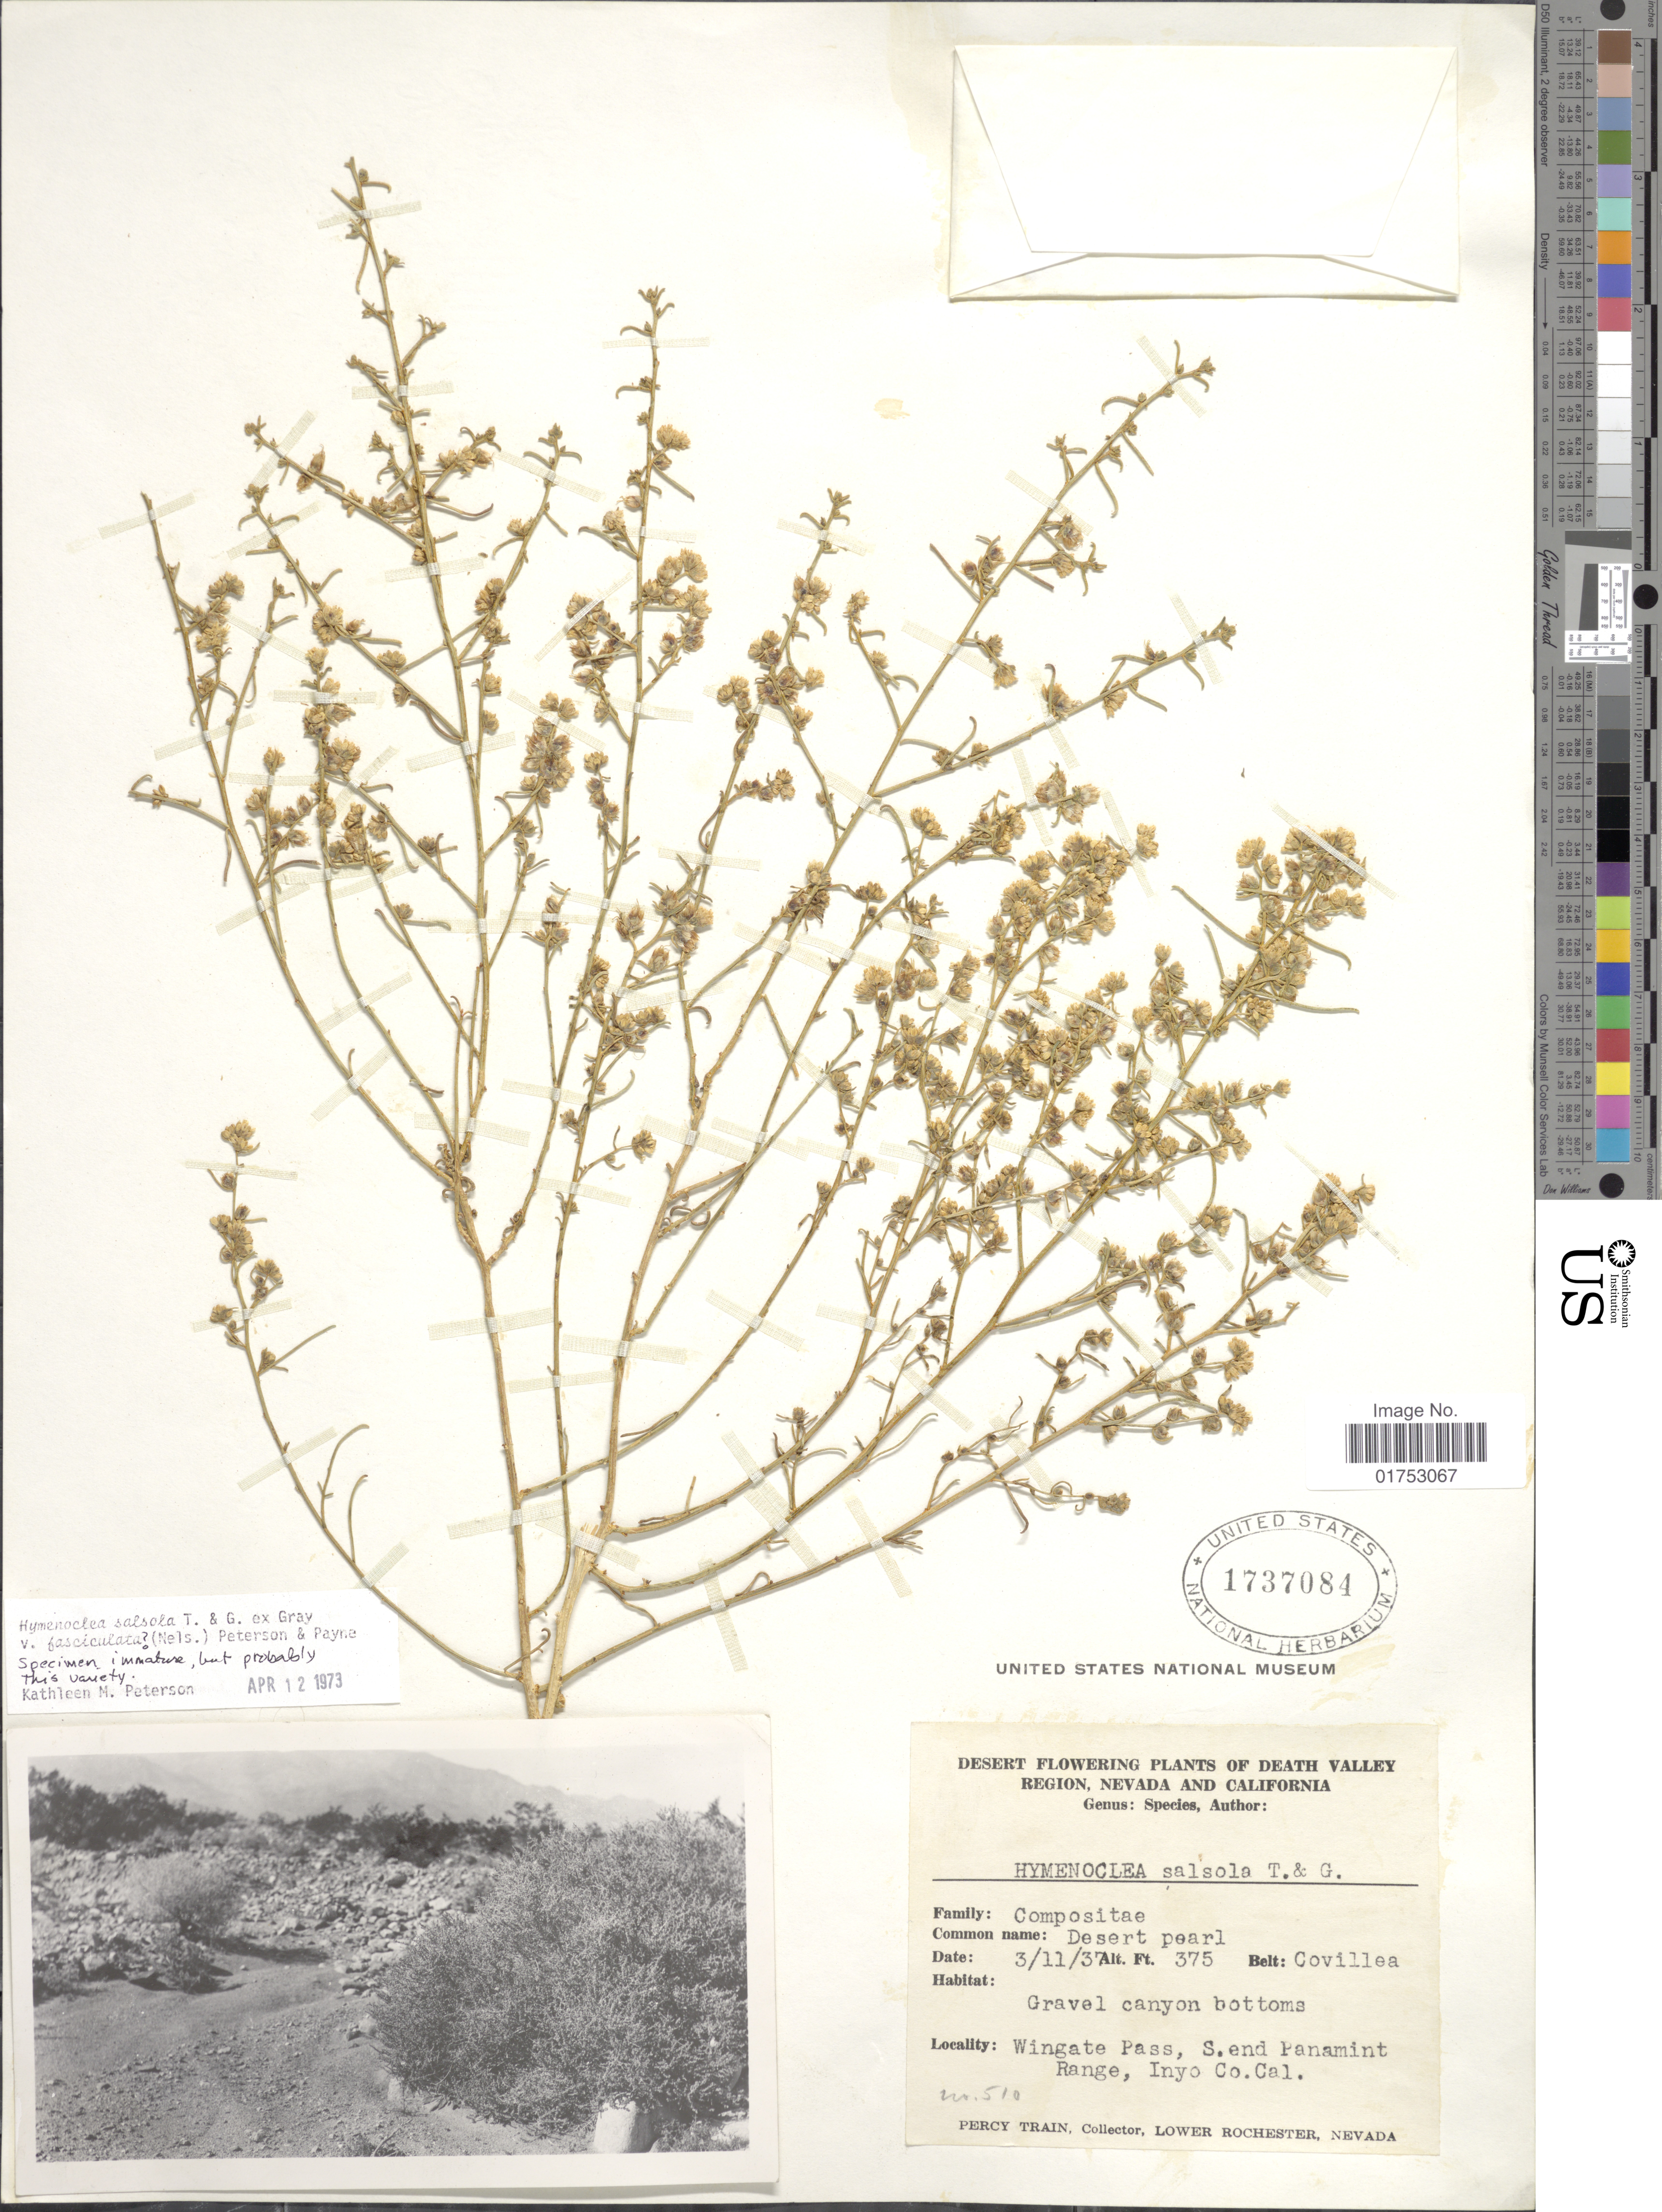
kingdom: Plantae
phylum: Tracheophyta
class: Magnoliopsida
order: Asterales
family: Asteraceae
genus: Hymenoclea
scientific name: Hymenoclea salsola var. fasciculata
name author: (A. Nelson) K.M. Peterson & W.W.Payne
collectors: P. Train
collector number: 510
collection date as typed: Transcribed d/m/y: 11/3/37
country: United States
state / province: California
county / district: Inyo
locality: Wingate Pass, S. end Panamint Range, Inyo Co., Cal.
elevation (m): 114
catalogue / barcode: US 1737084